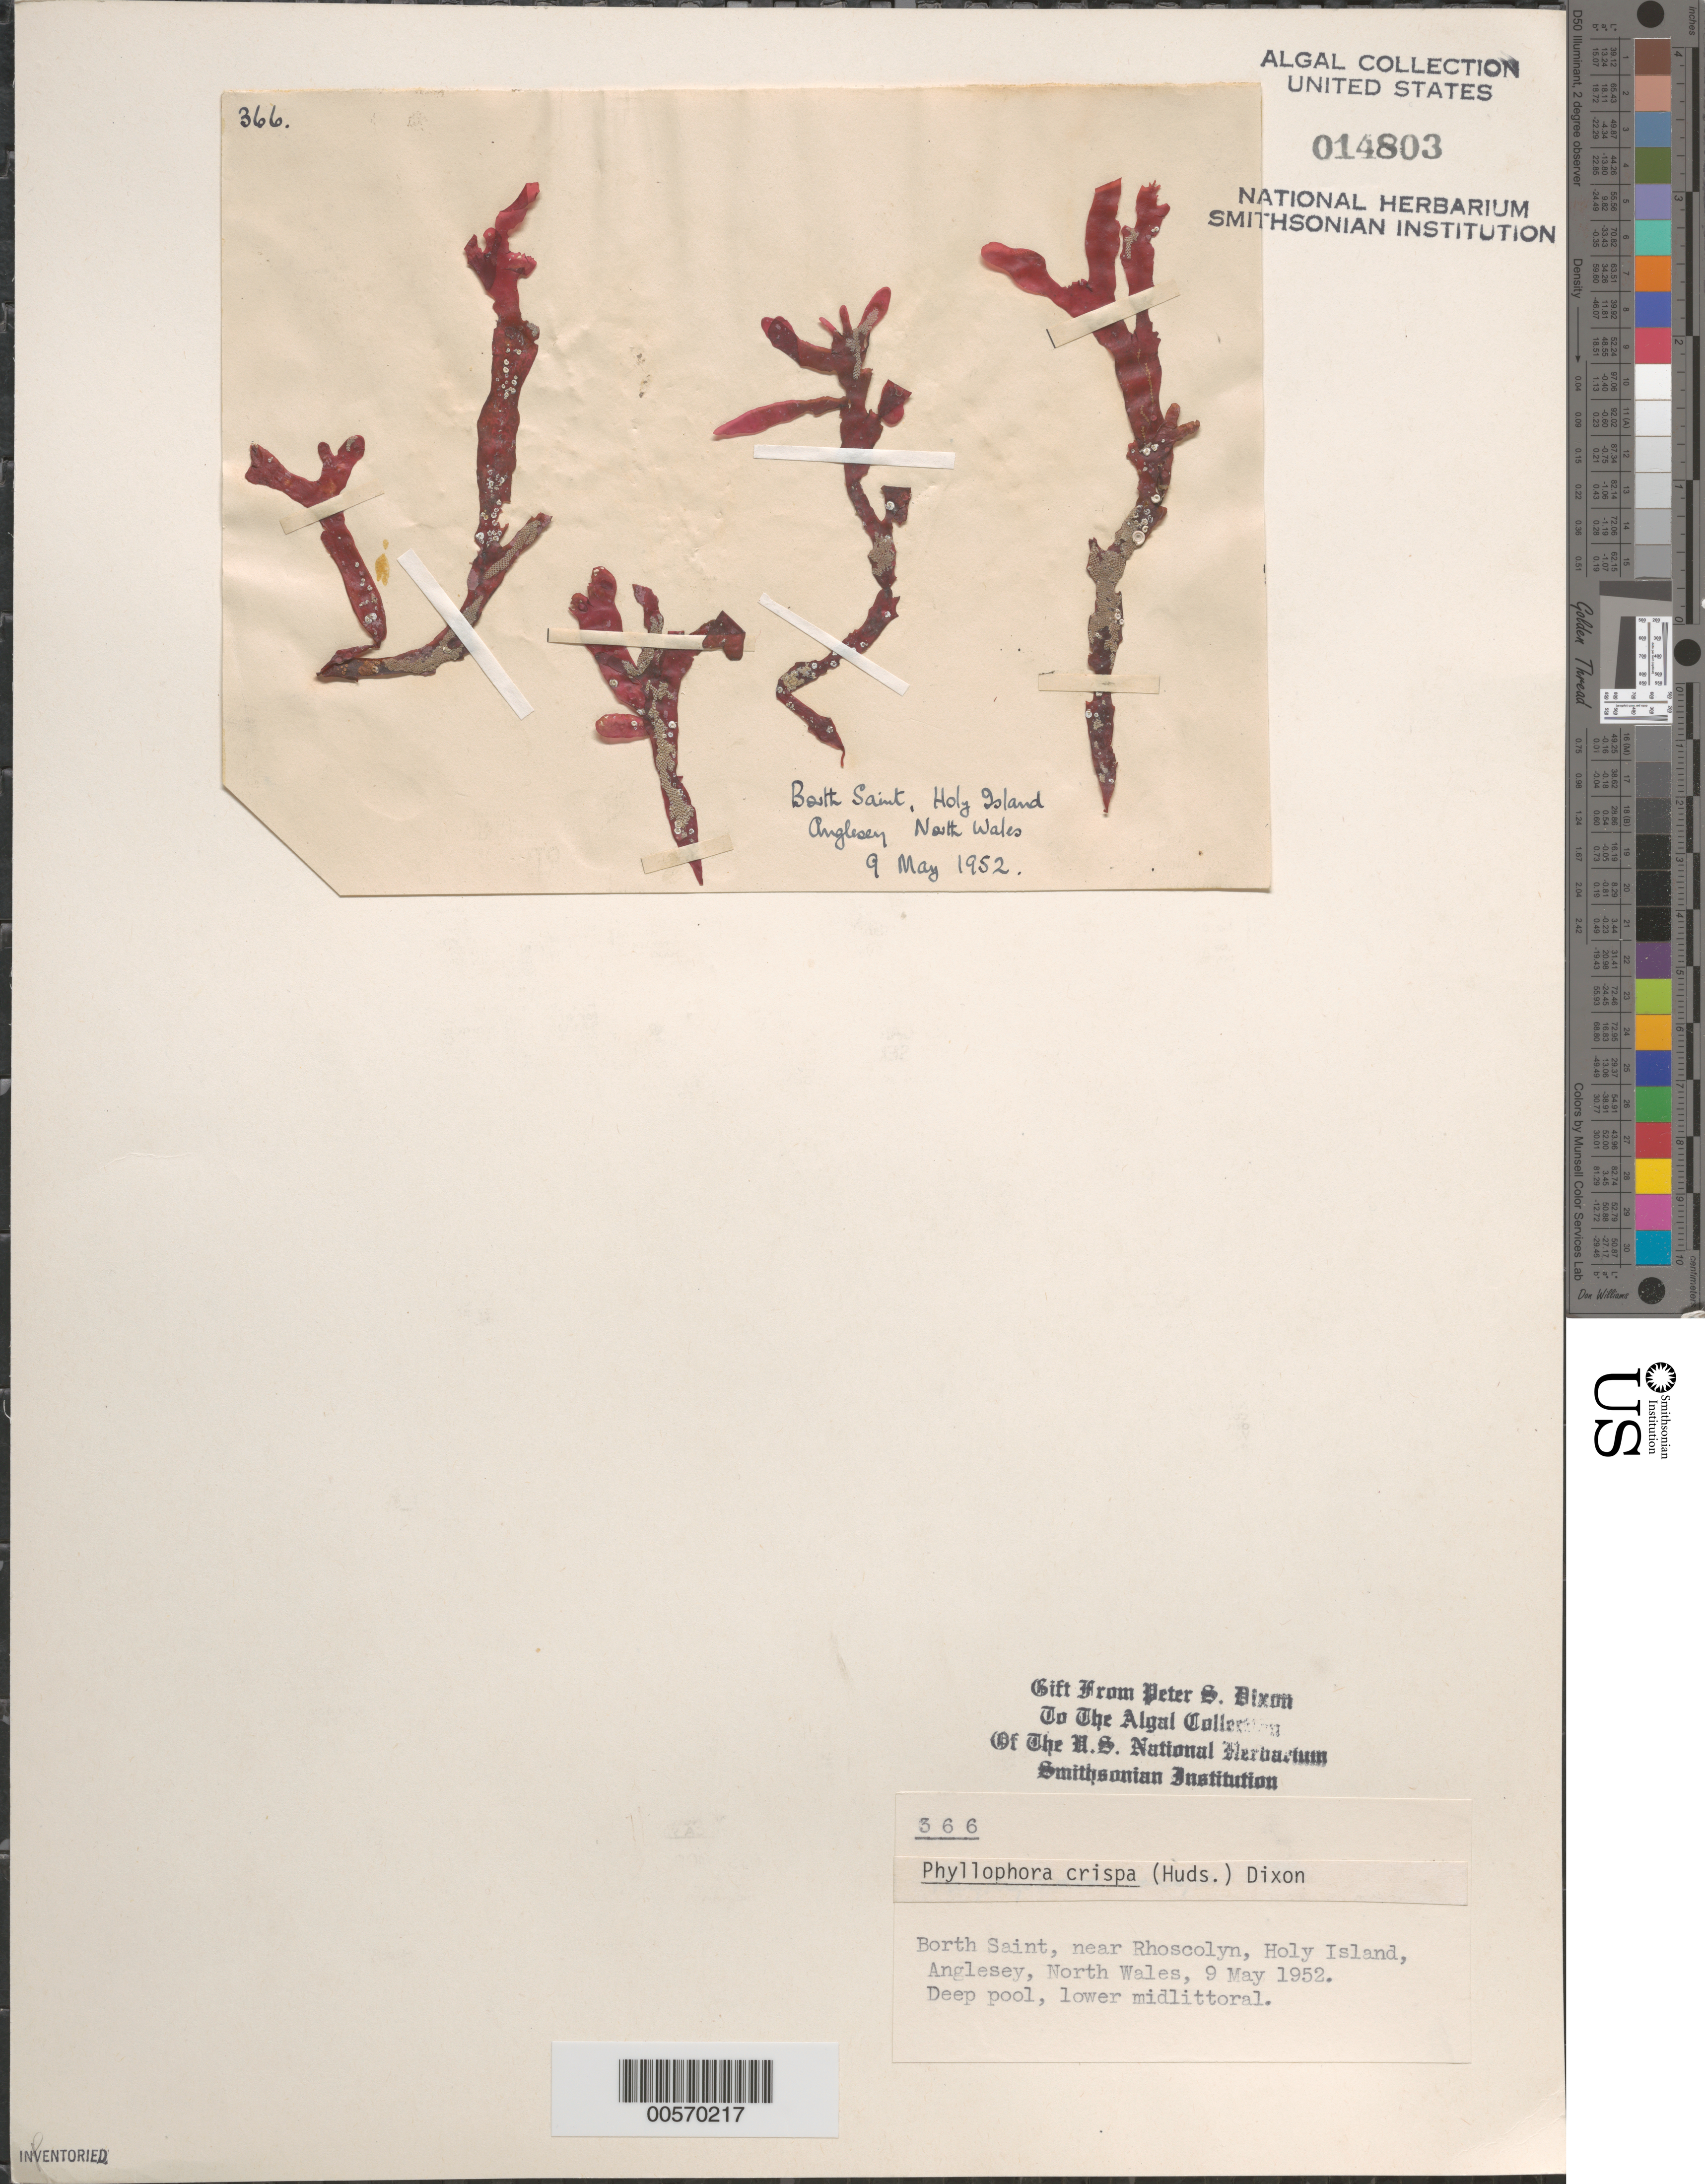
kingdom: Plantae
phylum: Rhodophyta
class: Florideophyceae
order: Gigartinales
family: Phyllophoraceae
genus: Phyllophora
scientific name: Phyllophora crispa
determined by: Dixon, P. S.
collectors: P. S. Dixon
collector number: PSD 366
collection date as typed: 09 May 1952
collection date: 1952-05-09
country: United Kingdom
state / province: Wales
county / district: Gwynedd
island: Anglesey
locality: Borth Saint, Holy Island, near Rhoscolyn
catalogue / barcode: US 14803